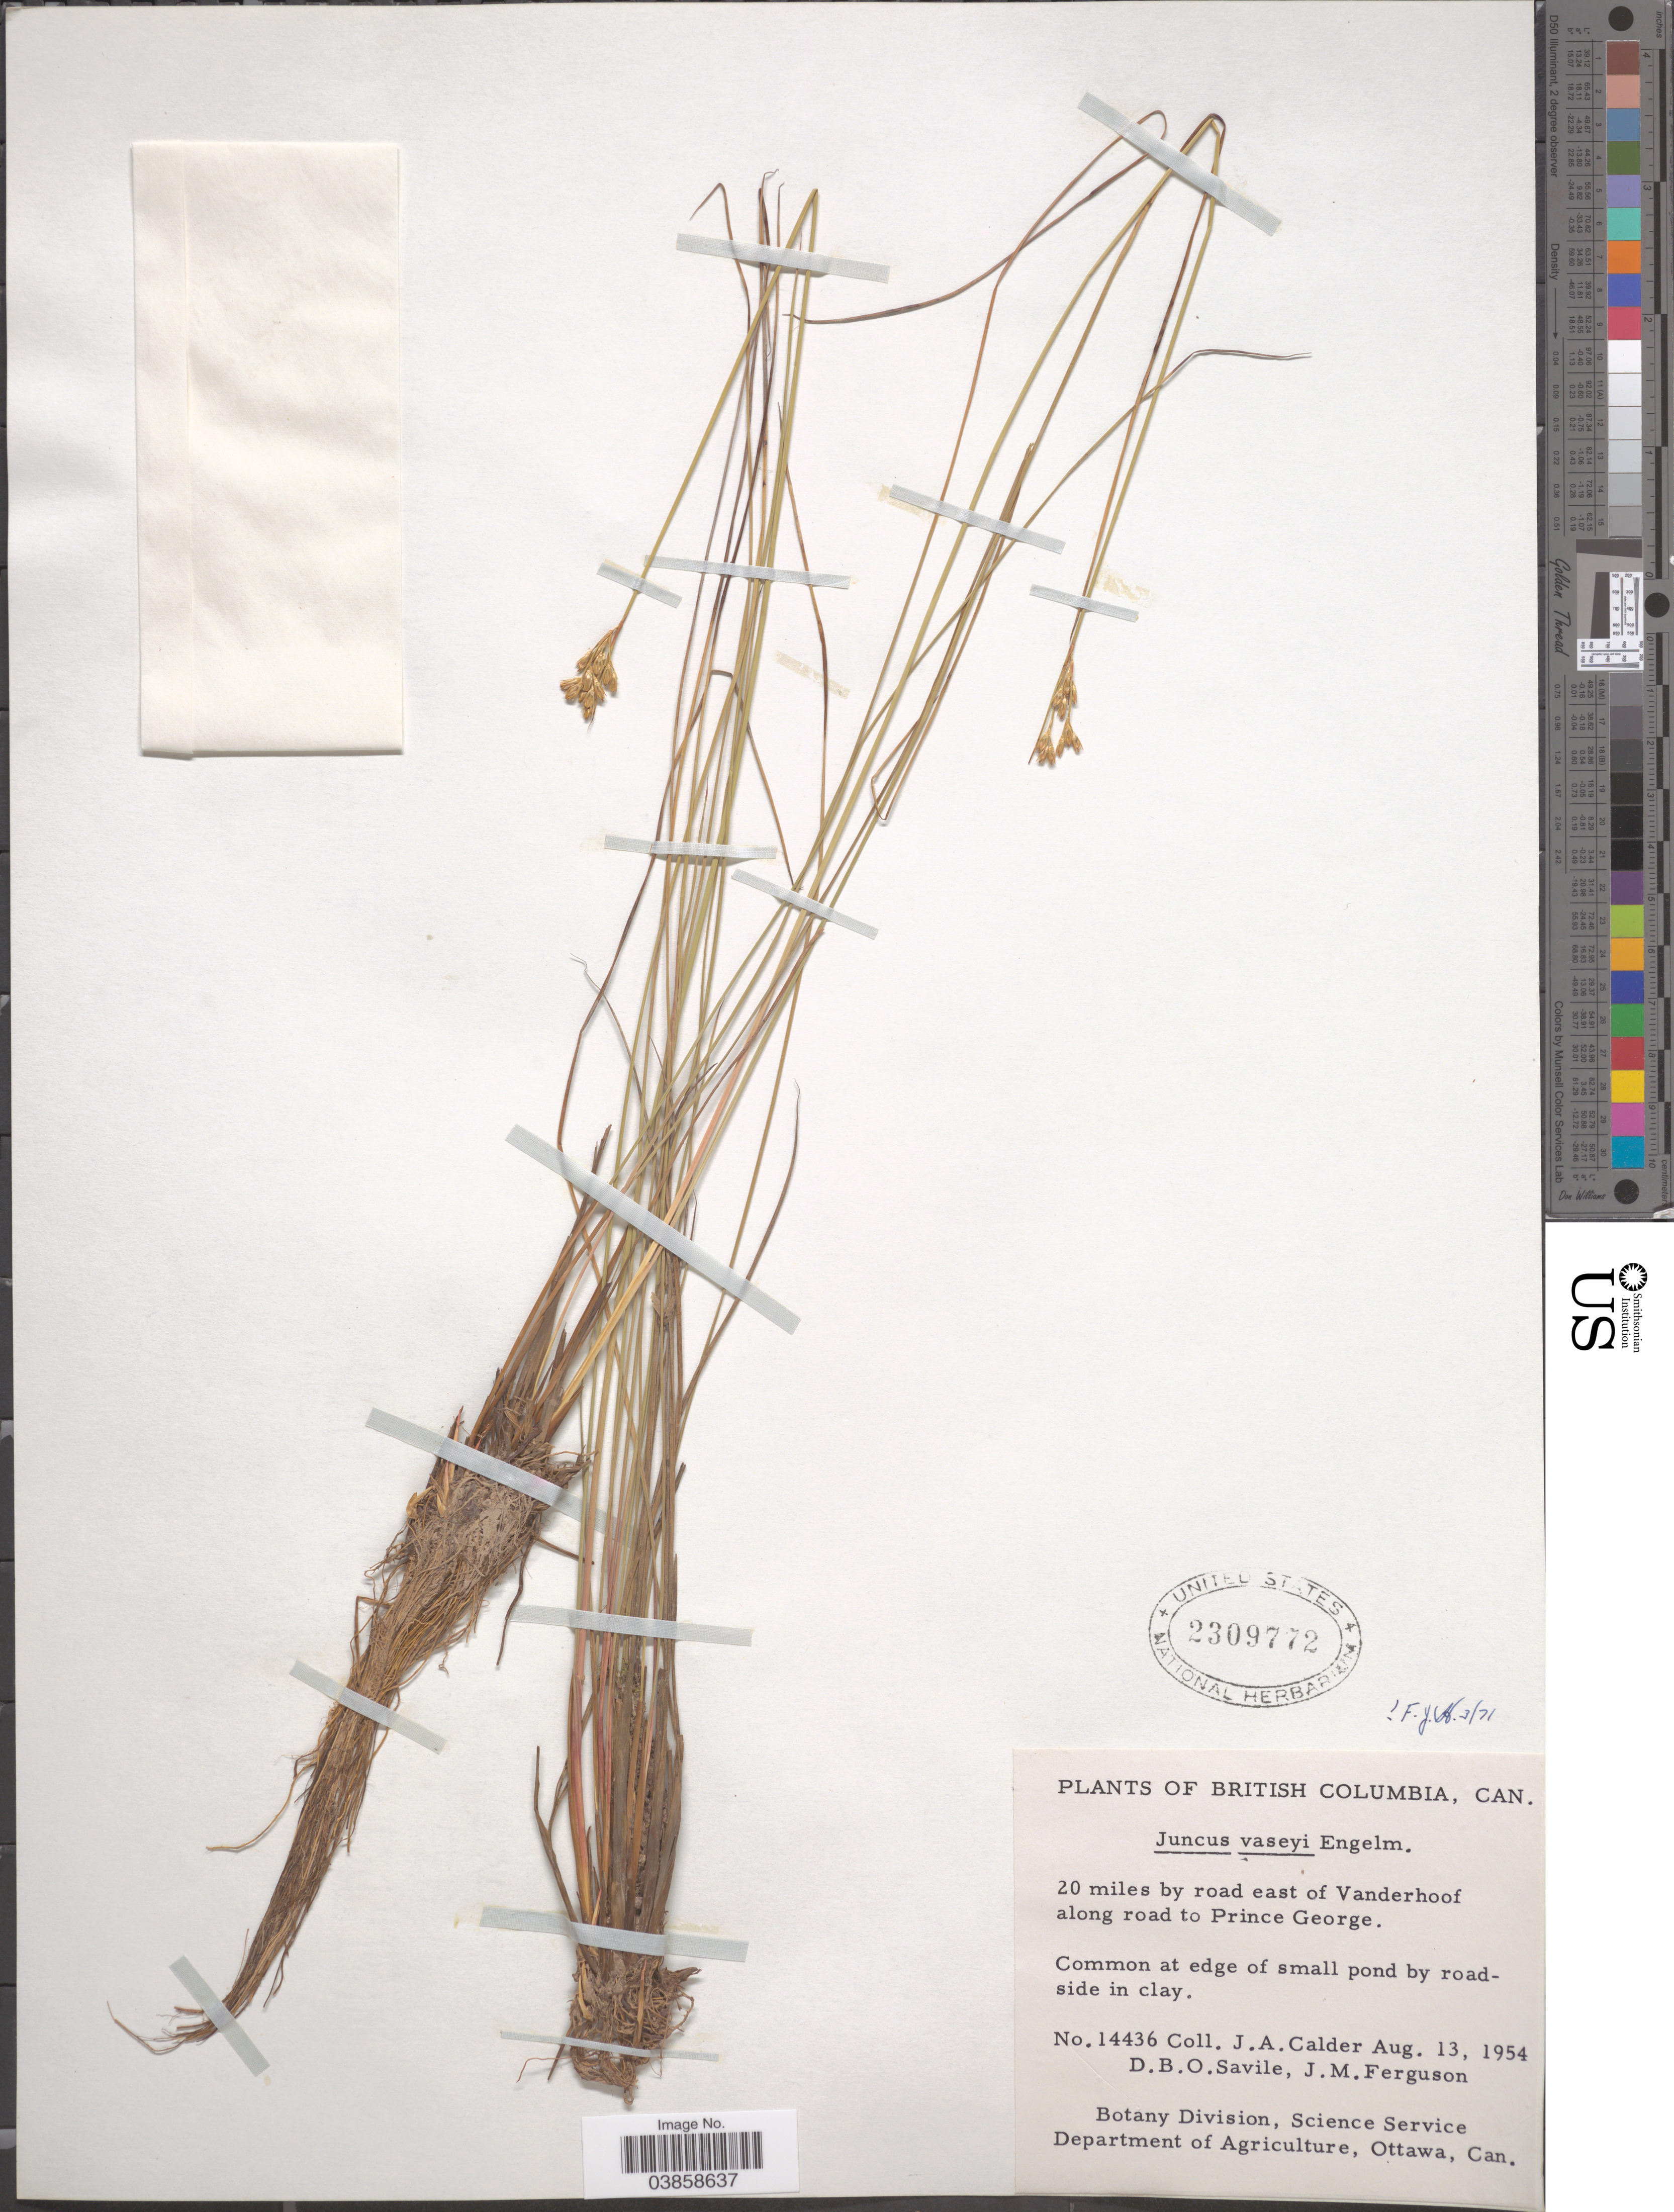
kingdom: Plantae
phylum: Tracheophyta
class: Liliopsida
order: Poales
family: Juncaceae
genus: Juncus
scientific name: Juncus vaseyi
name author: Engelm.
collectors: J. A. Calder, D. Savile & J. M. Ferguson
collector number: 14436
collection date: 1954-08-13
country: Canada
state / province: British Columbia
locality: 20 miles by road east of Vanderhoof along road to Prince George.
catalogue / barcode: US 2309772